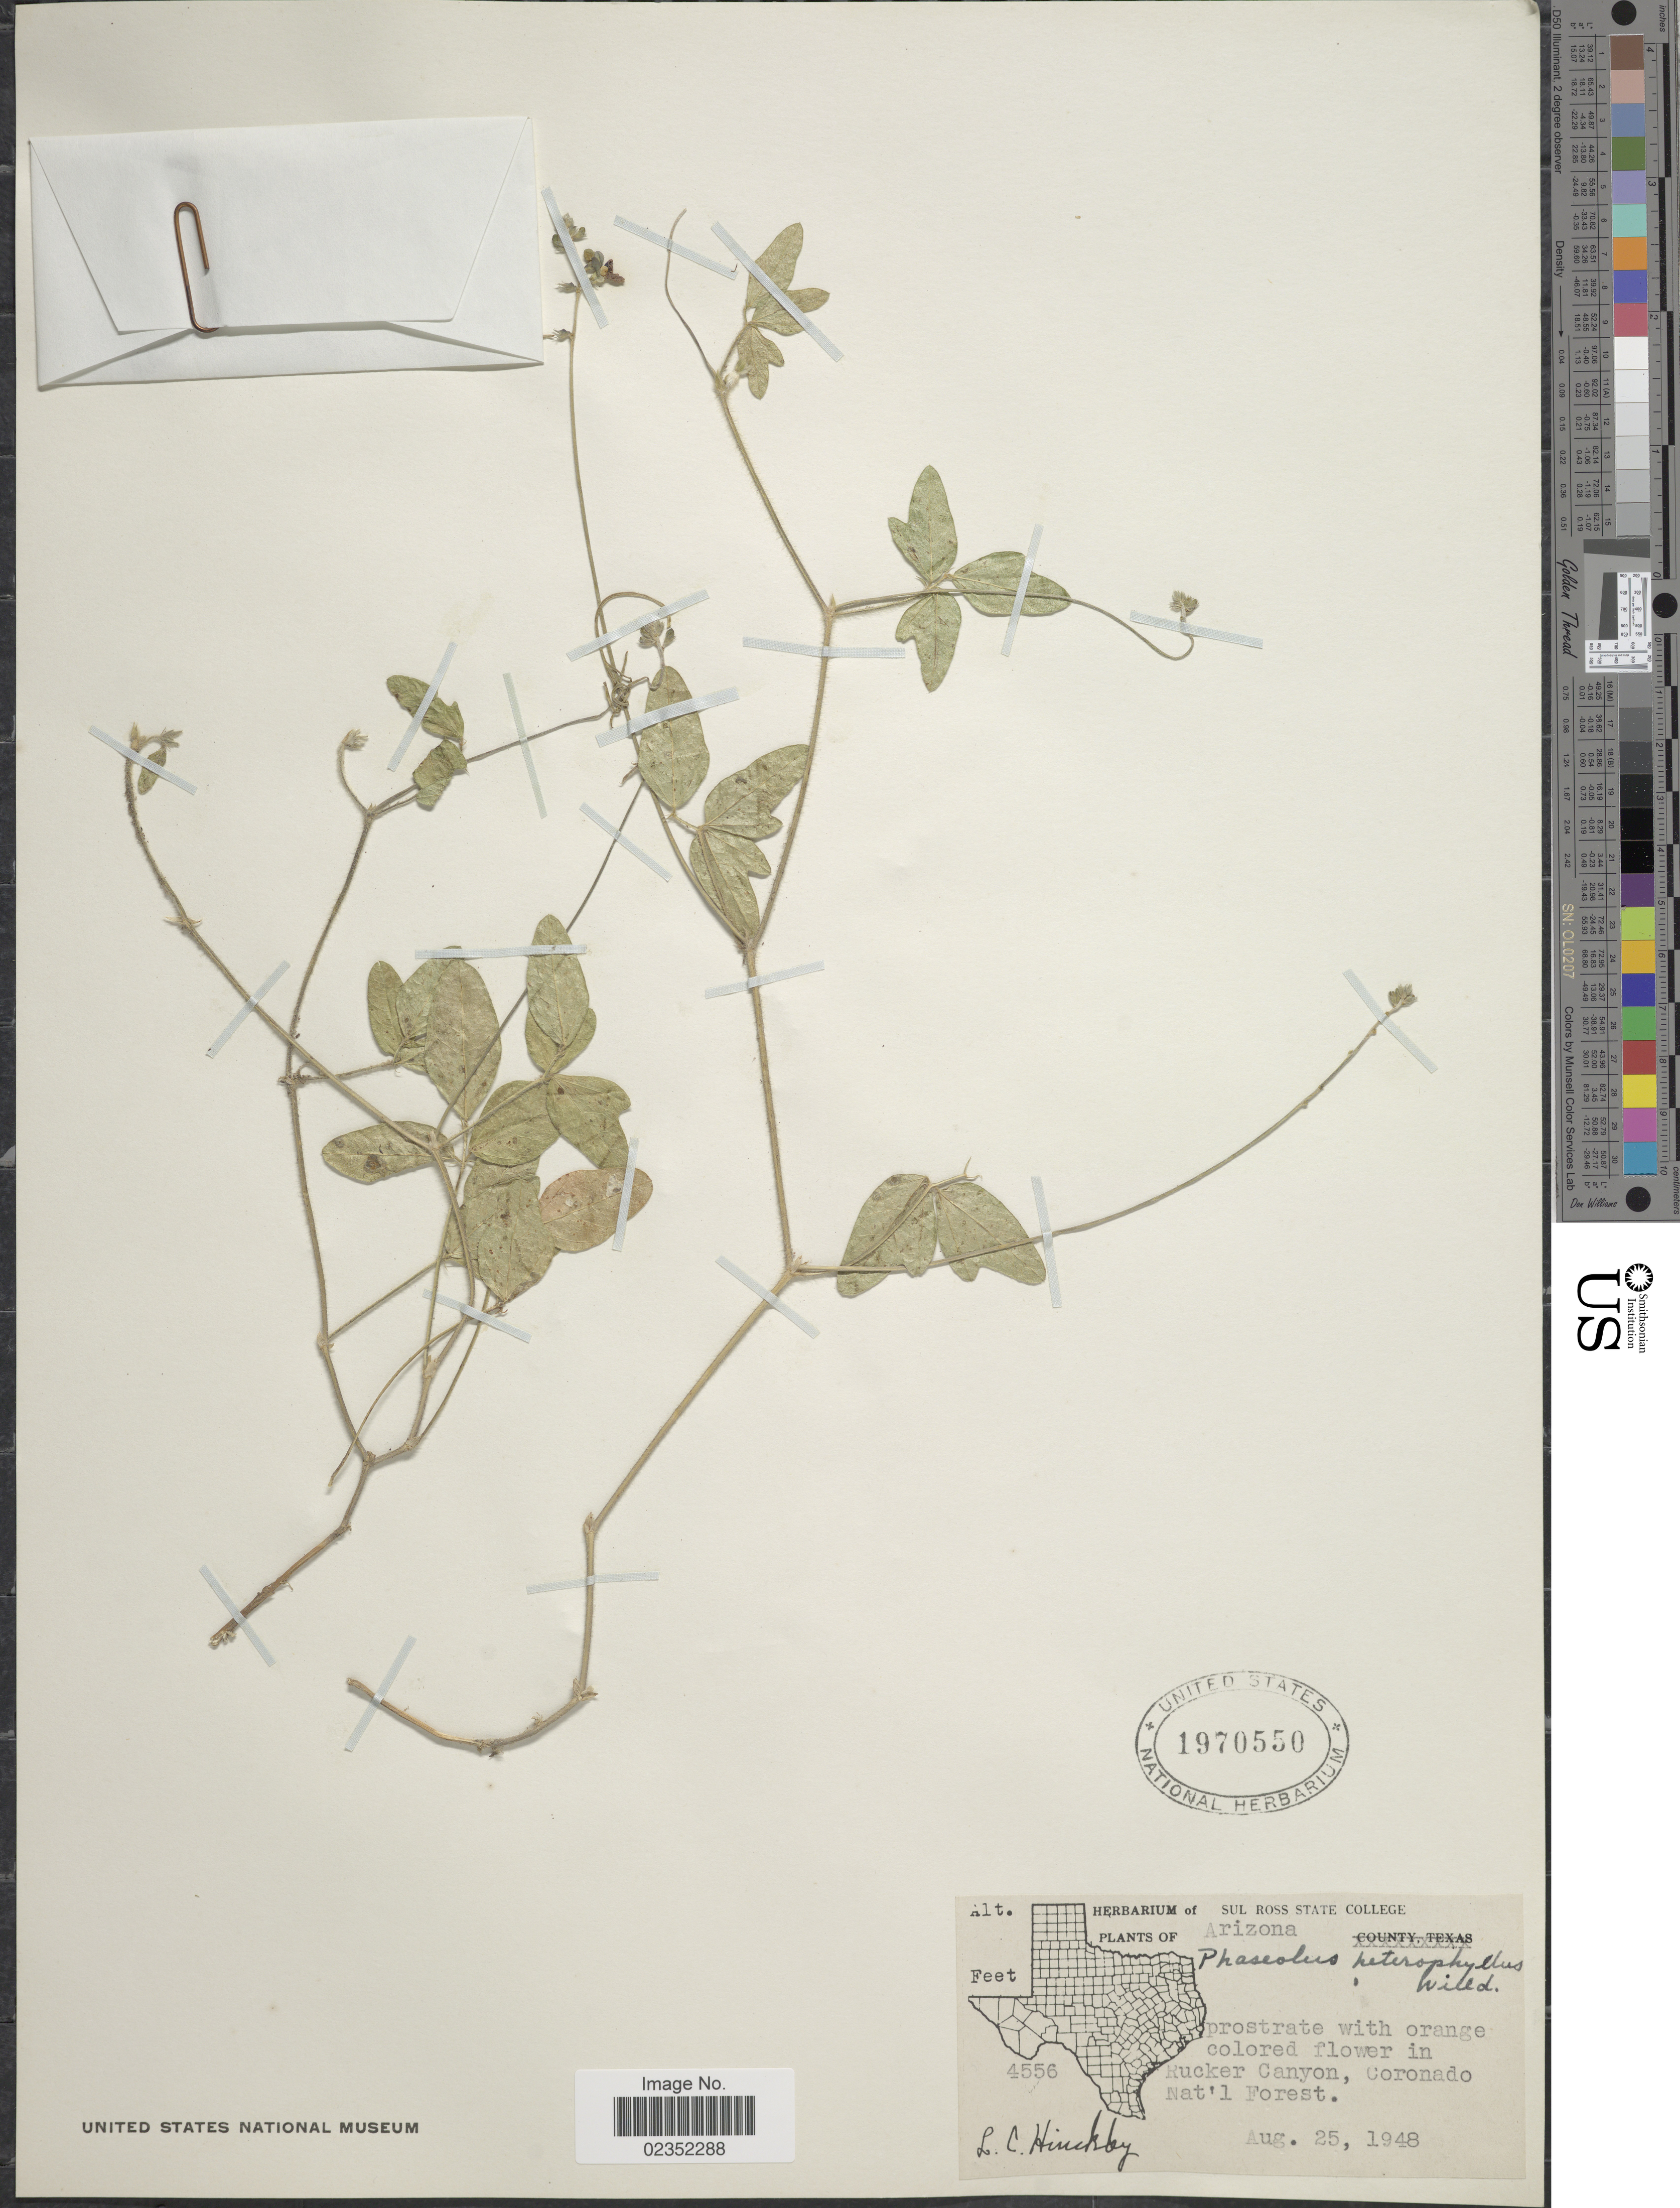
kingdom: Plantae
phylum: Tracheophyta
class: Magnoliopsida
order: Fabales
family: Fabaceae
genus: Macroptilium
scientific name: Macroptilium heterophyllum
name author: (Willd.) Maréchal & Baudet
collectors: L. Hinckley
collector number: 4556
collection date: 1948-08-25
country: United States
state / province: Arizona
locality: Rucker Canyon, Coronado Nat'l Forest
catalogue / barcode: US 1970550